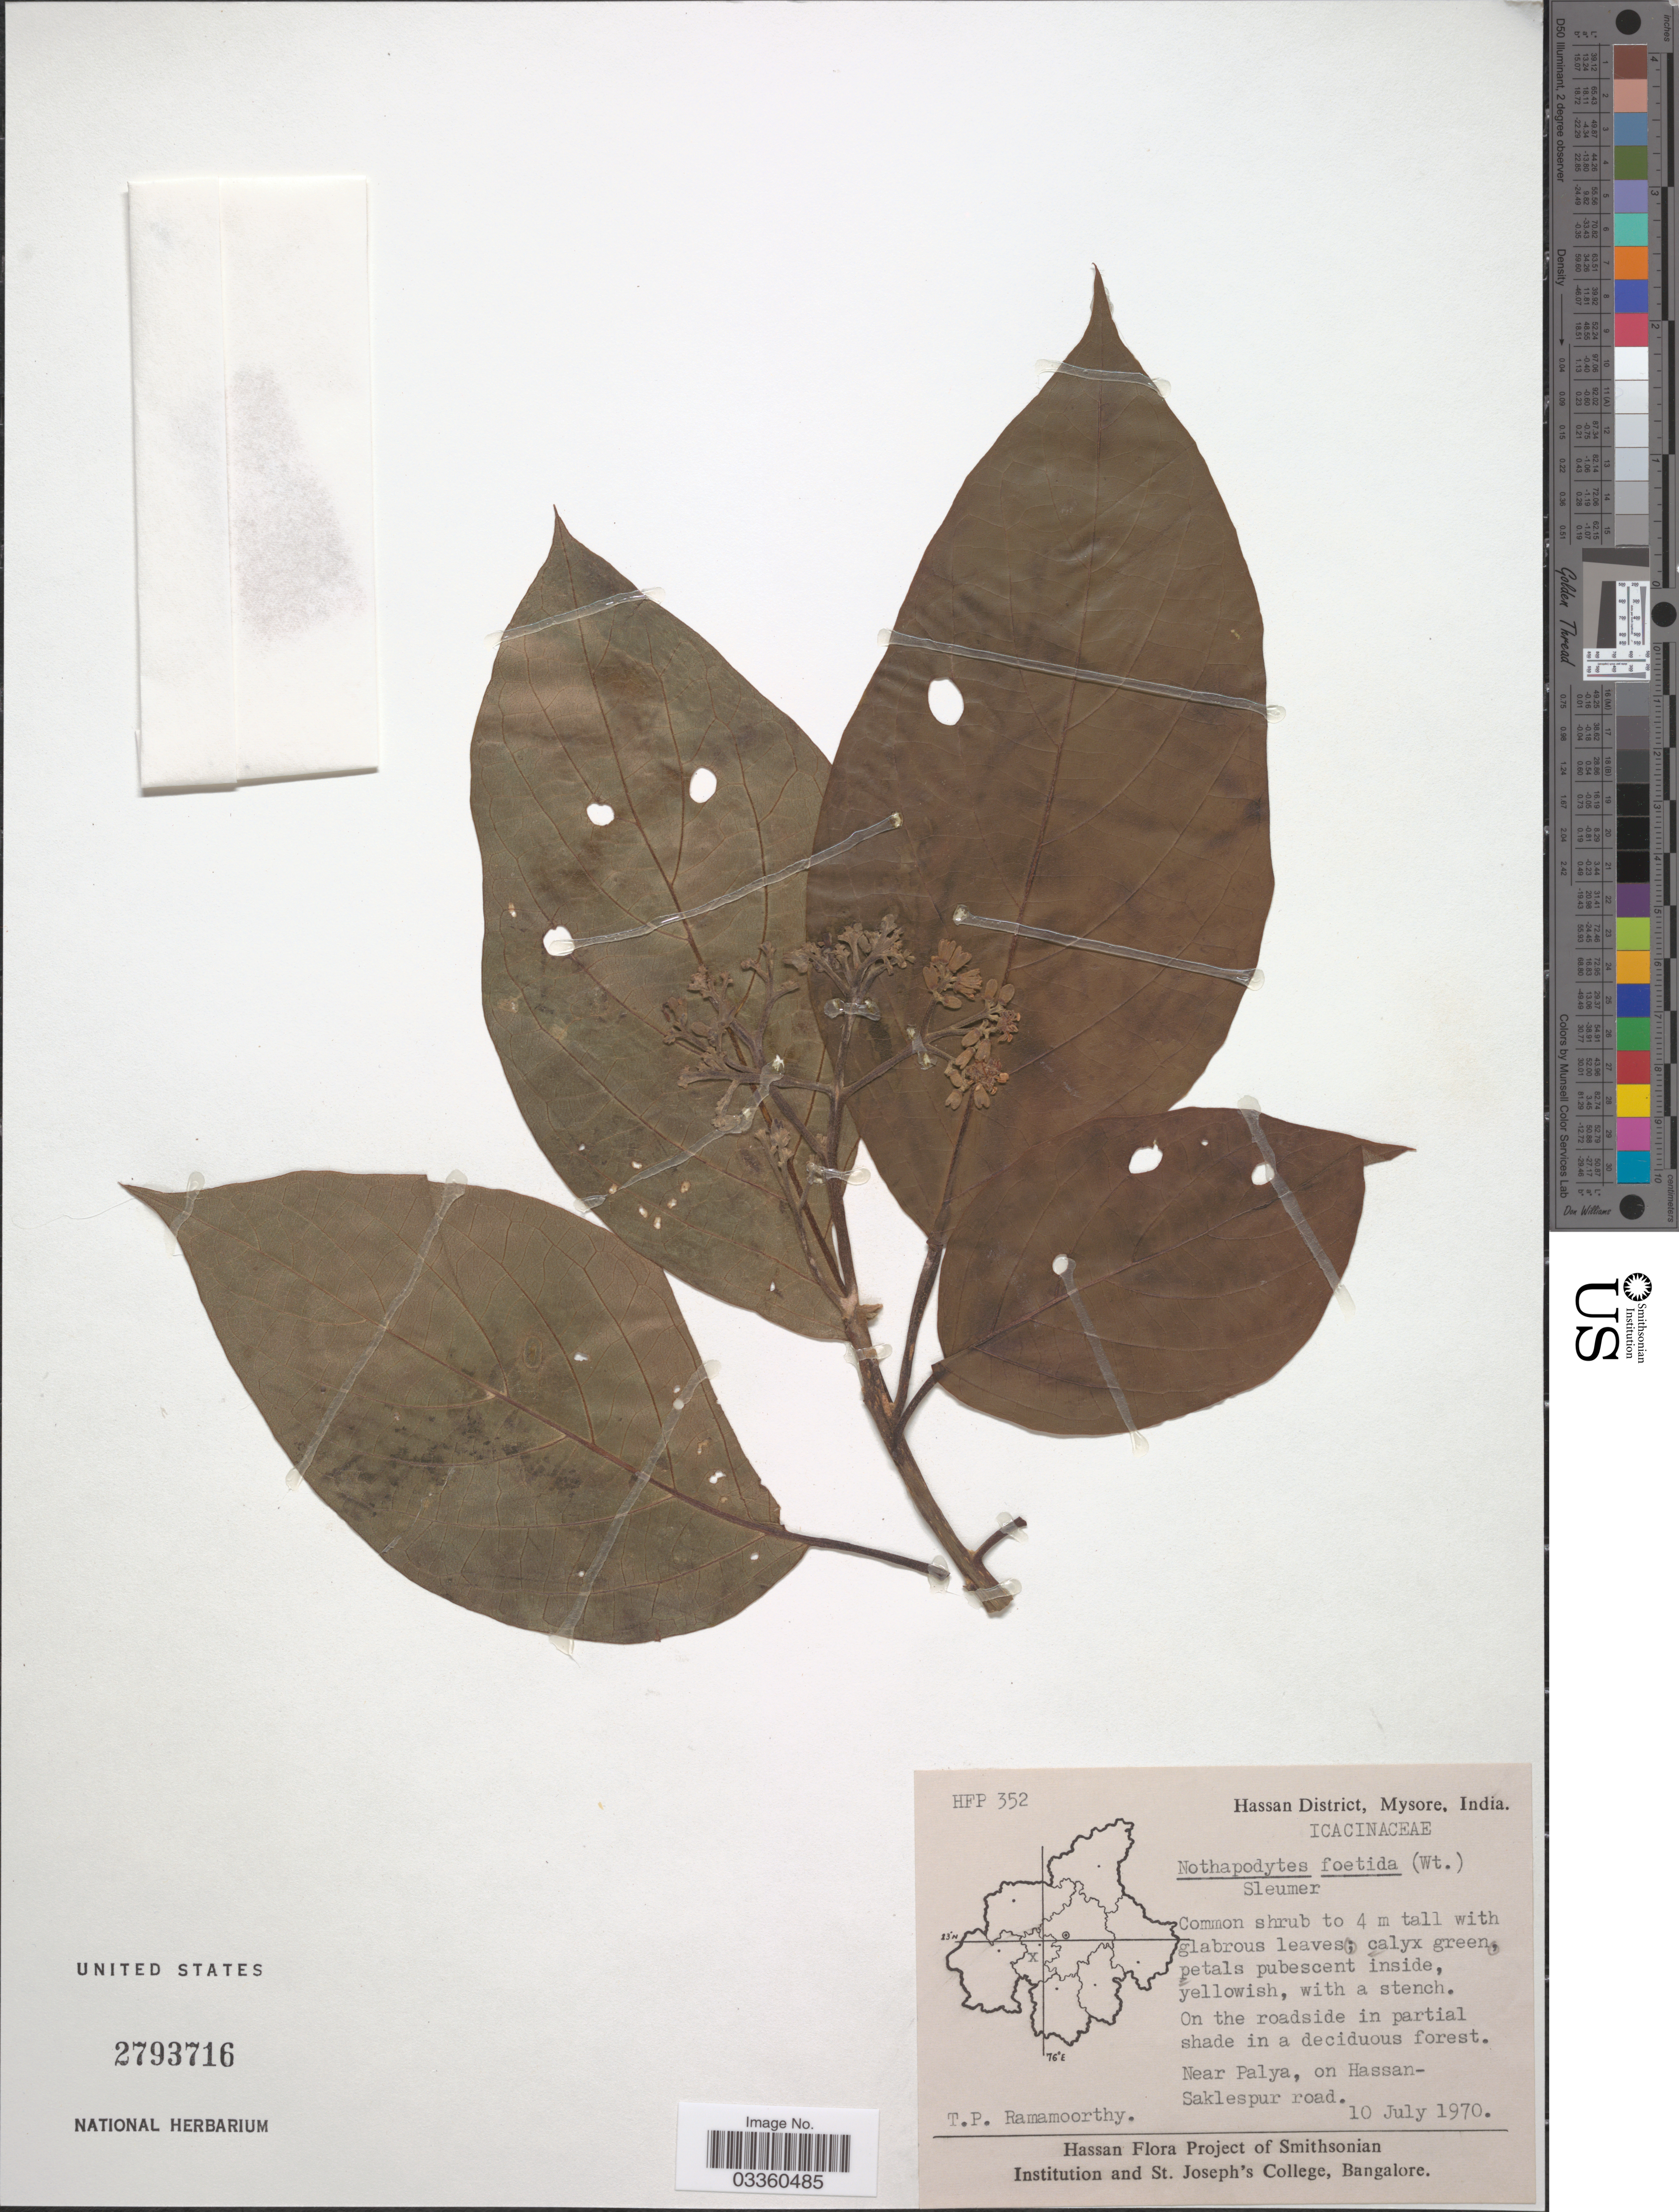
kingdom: Plantae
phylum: Tracheophyta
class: Magnoliopsida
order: Icacinales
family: Icacinaceae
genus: Nothapodytes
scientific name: Nothapodytes foetida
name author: (Wight) Sleumer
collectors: T. P. Ramamoorthy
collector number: HFP 352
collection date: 1970-07-10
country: India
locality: Hassan District, Mysore. Near Palya, on Hassan-Saklespur road.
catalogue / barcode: US 2793716